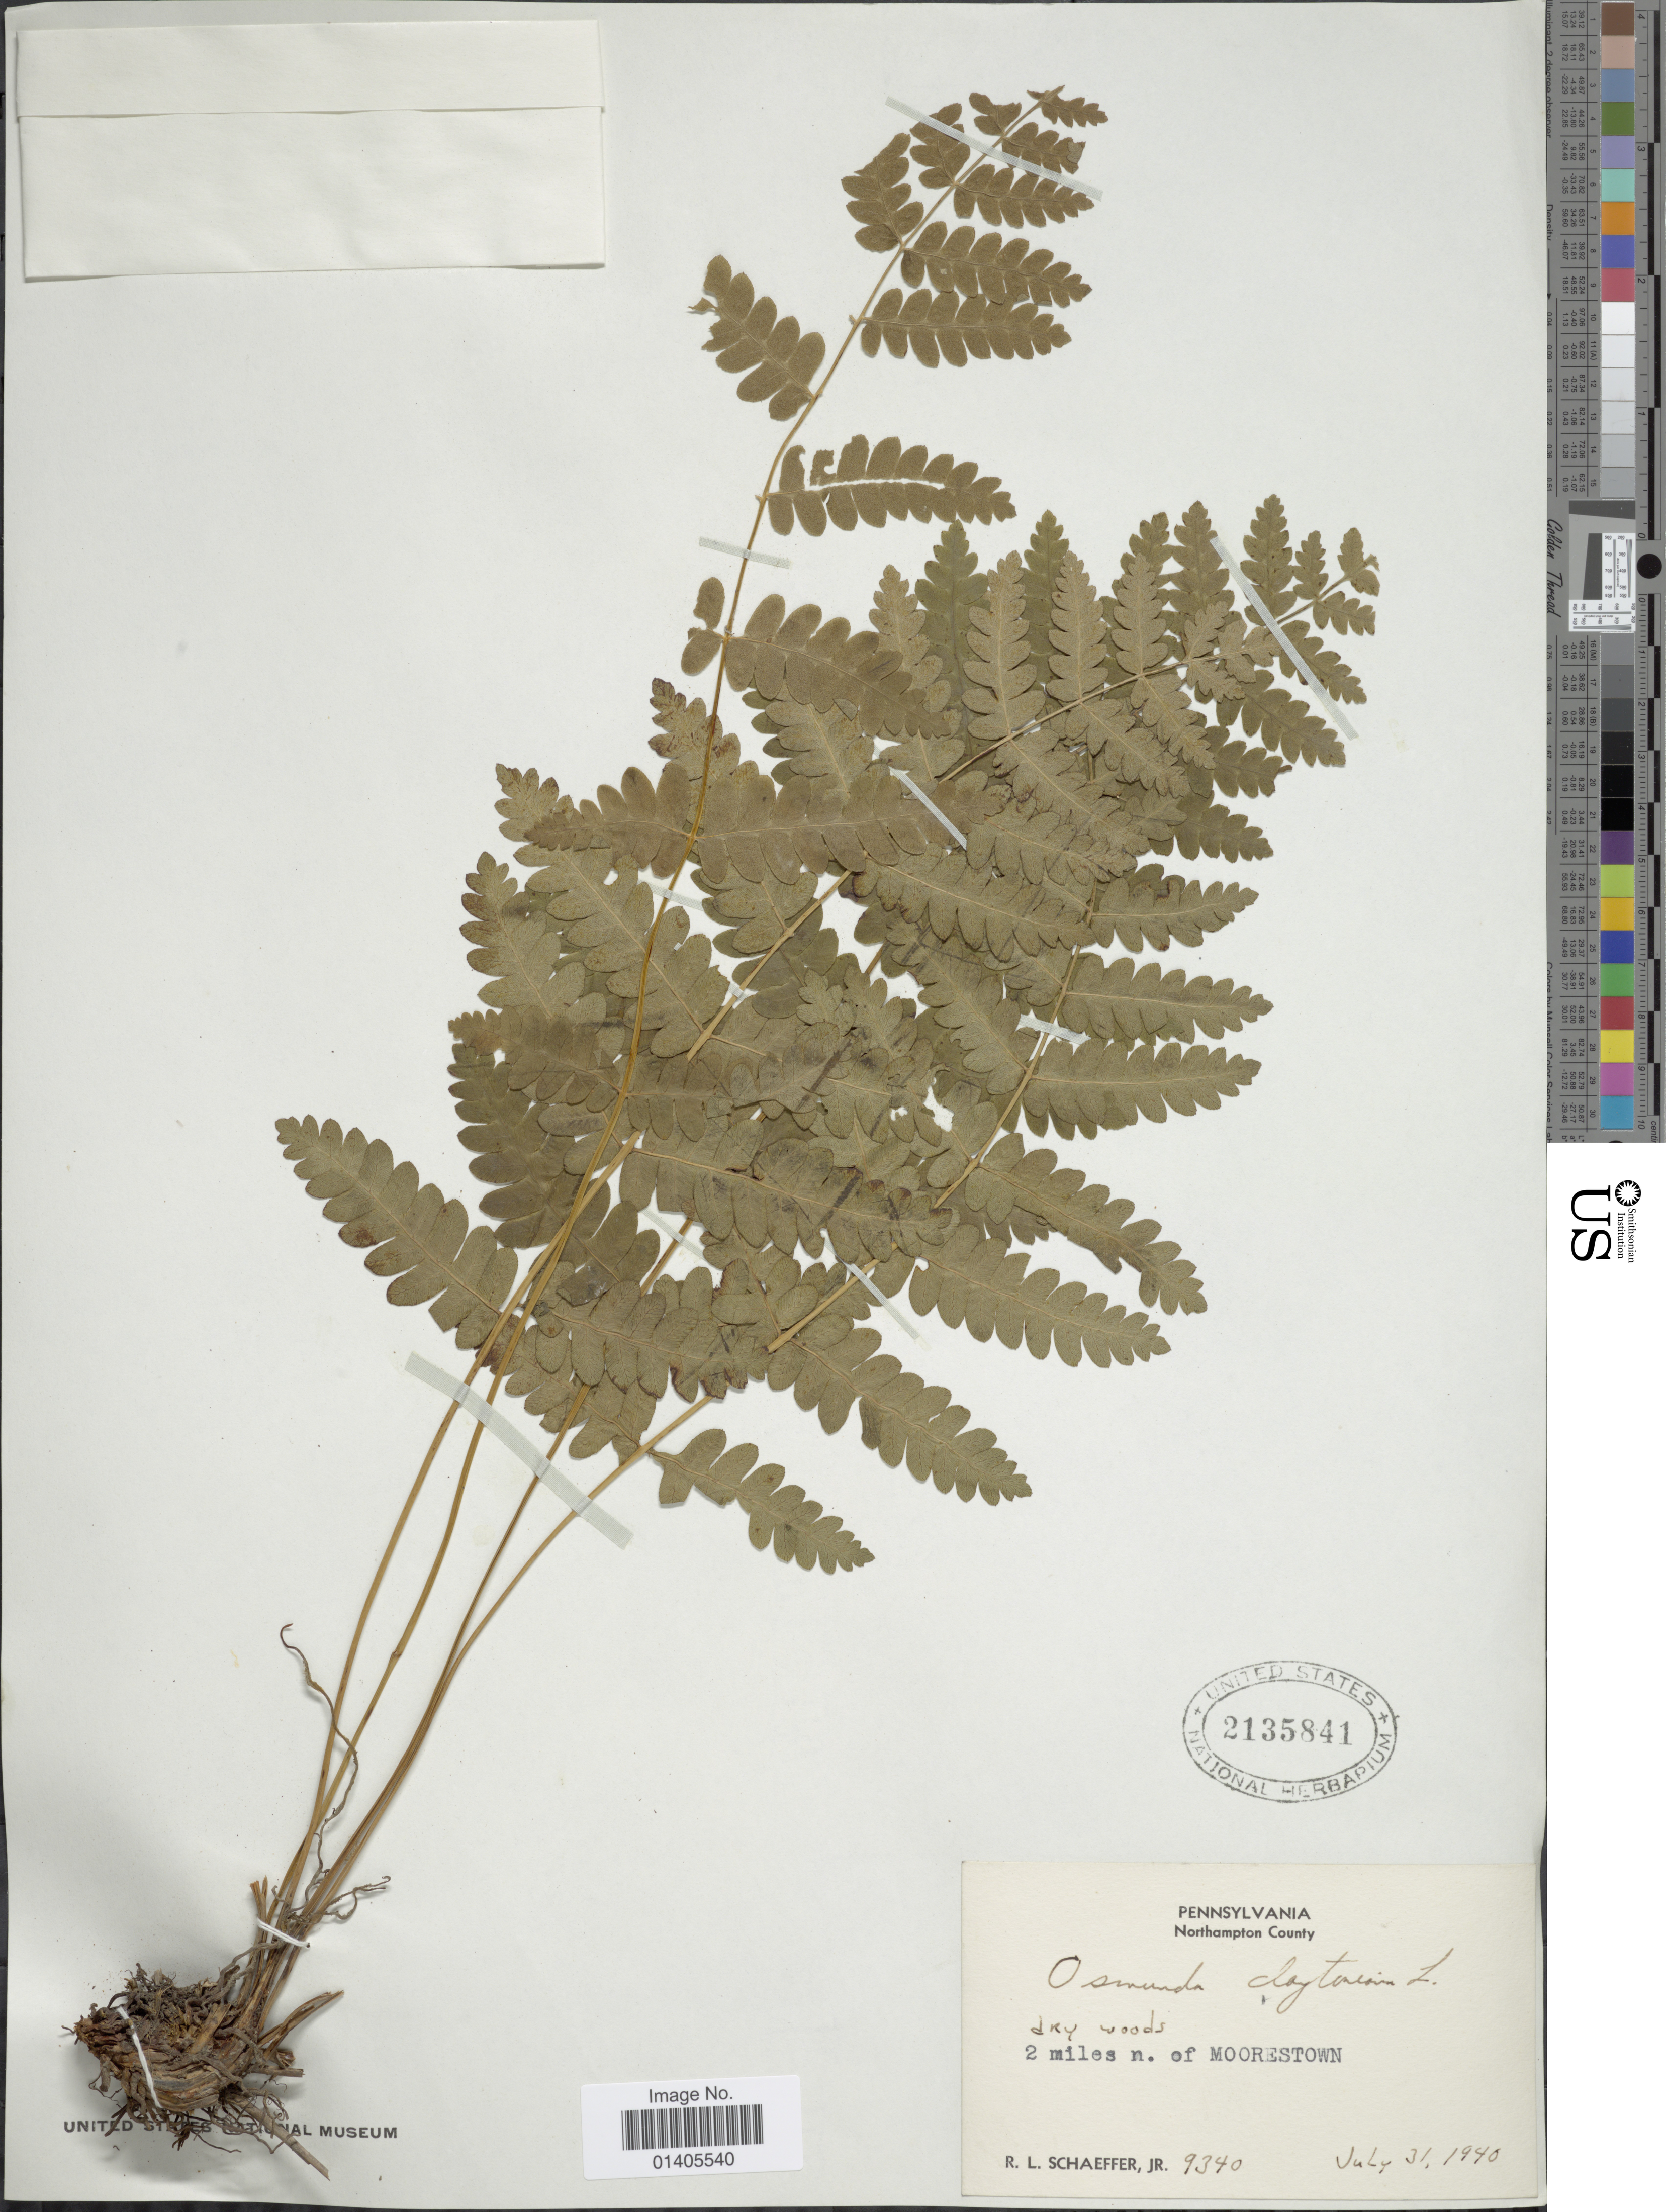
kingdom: Plantae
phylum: Tracheophyta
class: Polypodiopsida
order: Osmundales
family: Osmundaceae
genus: Osmunda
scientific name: Osmunda claytoniana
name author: (L.) Tagawa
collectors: R. L. Schaeffer Jr.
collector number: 9340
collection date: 1940-07-31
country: United States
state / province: Pennsylvania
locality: Northampton County, 2 miles n of Moorestown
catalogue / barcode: US 2135841